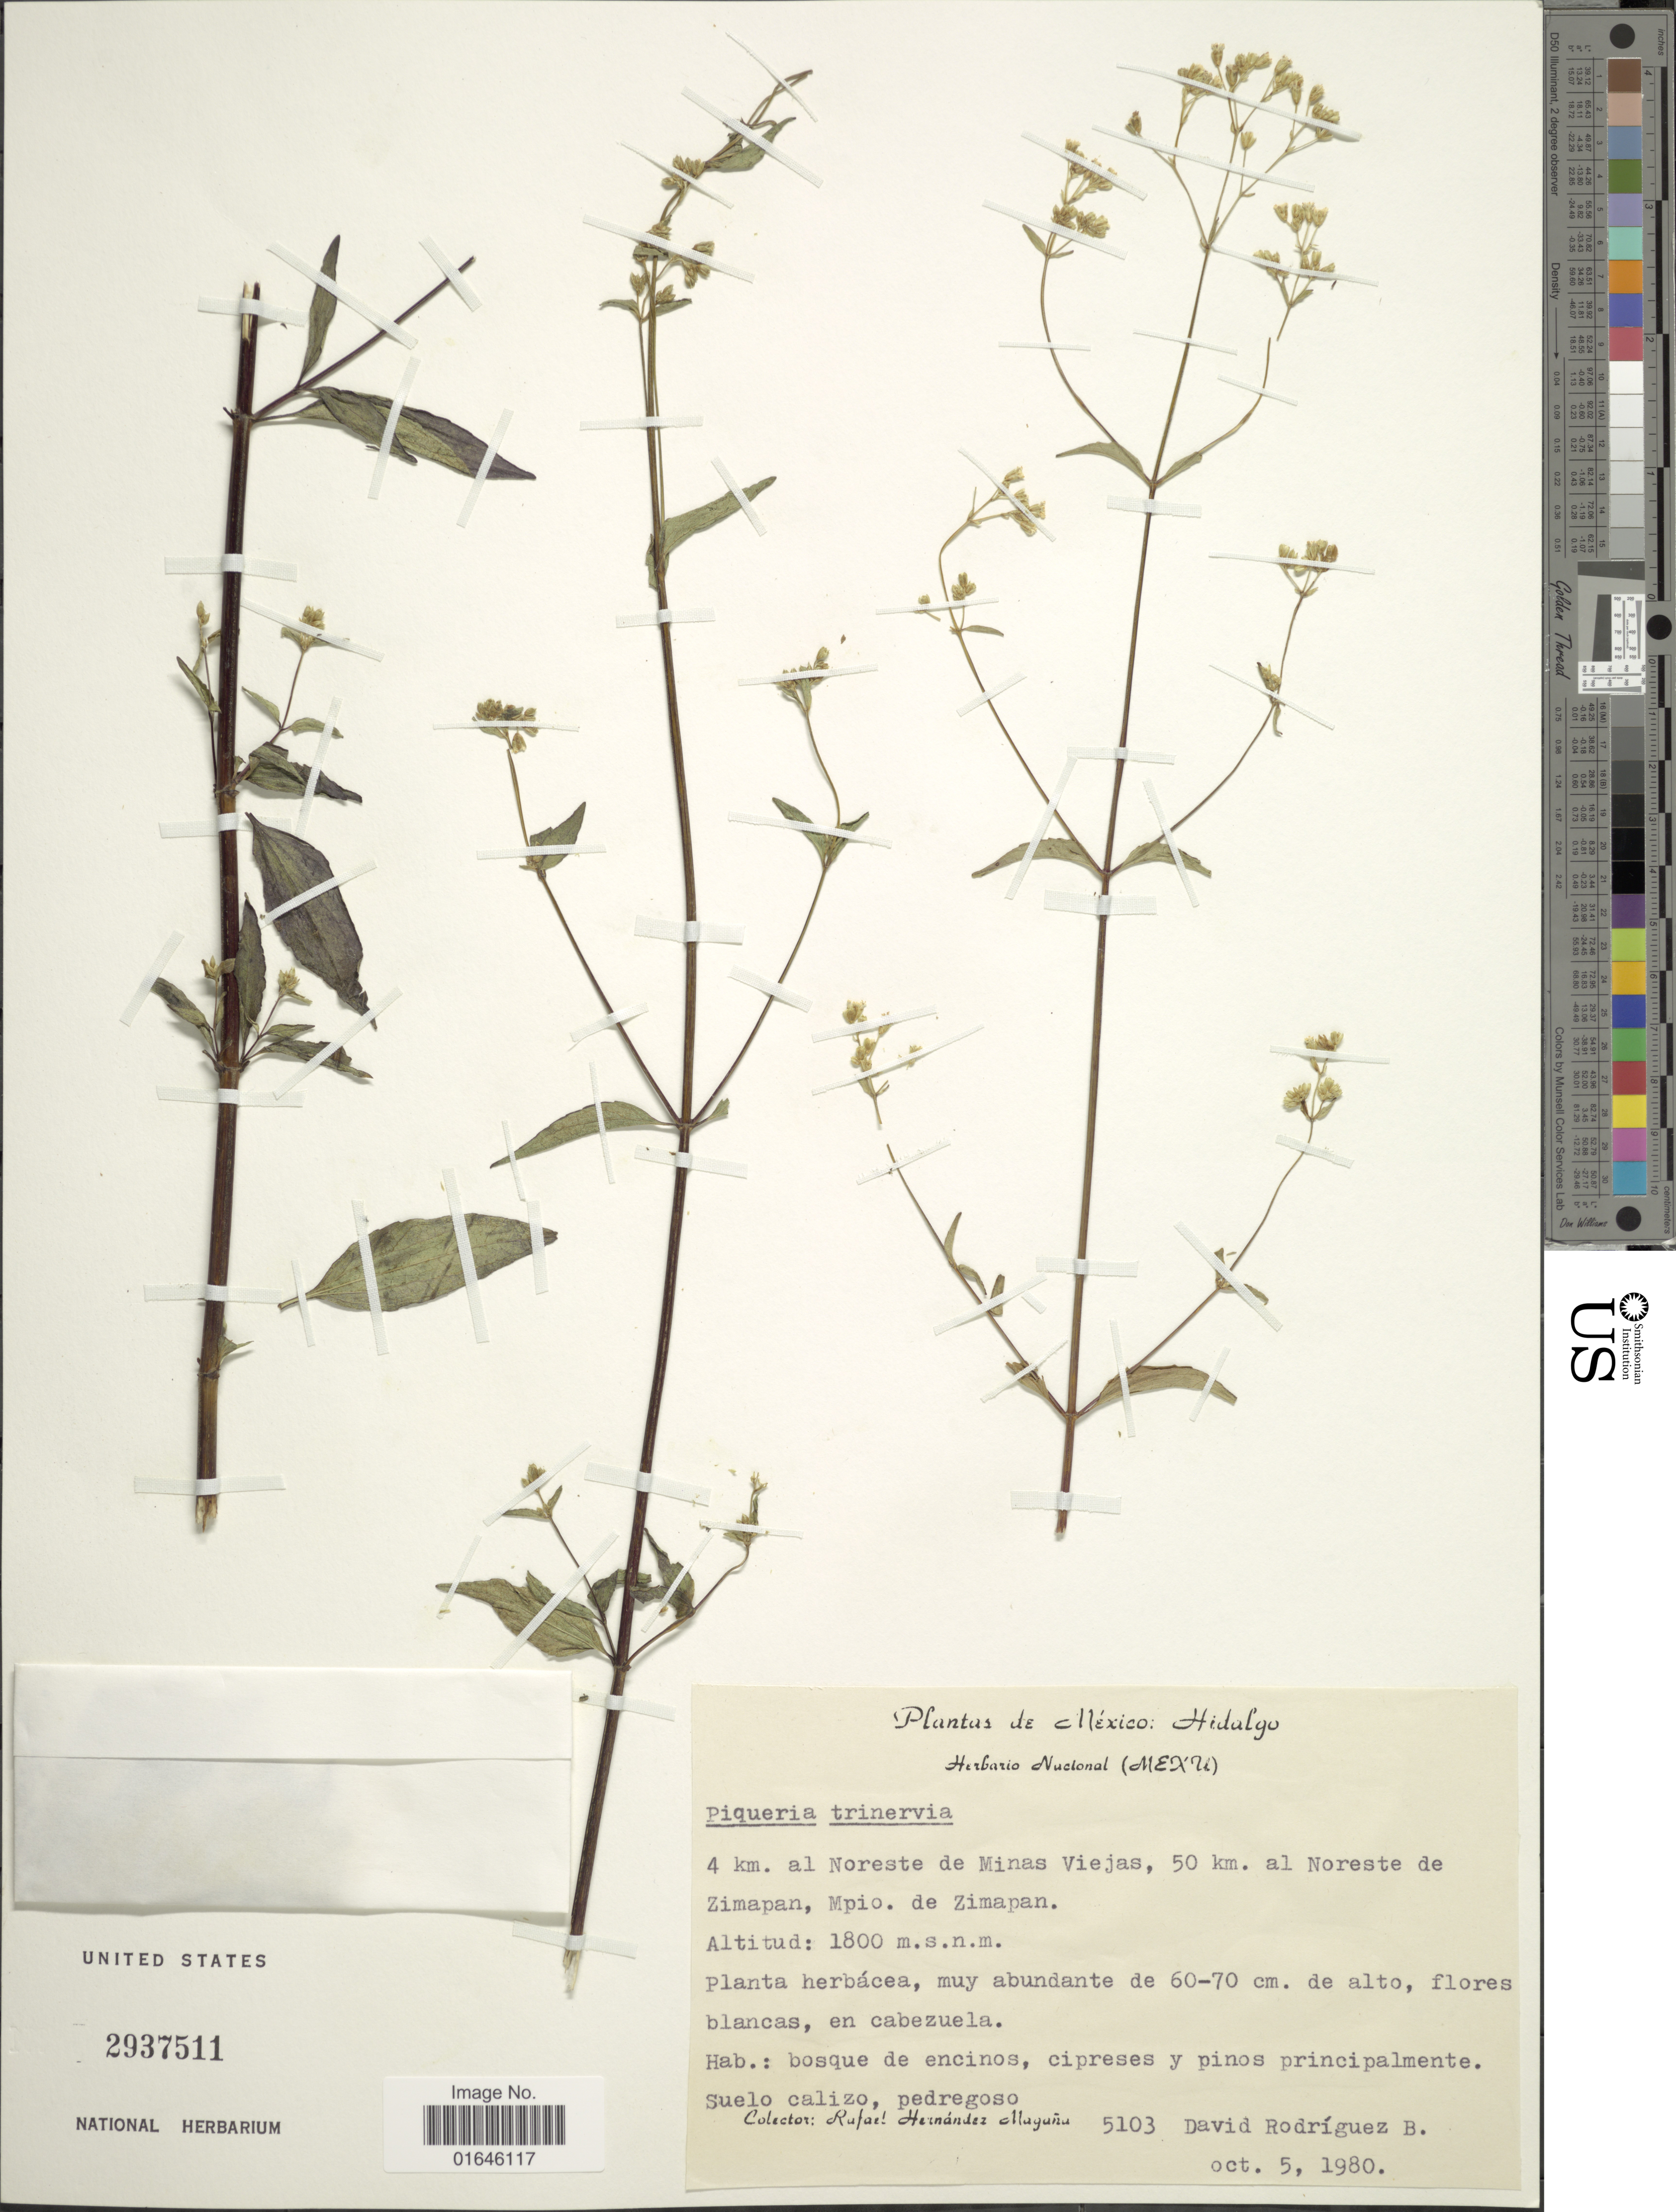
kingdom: Plantae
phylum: Tracheophyta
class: Magnoliopsida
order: Asterales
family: Asteraceae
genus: Piqueria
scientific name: Piqueria trinervia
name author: Cav.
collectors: R. Hernández-M. & D. Rodríguez B.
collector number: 5103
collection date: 1980-10-05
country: Mexico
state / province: Hidalgo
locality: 4 km. al Noreste de Minas Viejas, 50 km. al Noreste de Zimapan, Mpio. de Zimapan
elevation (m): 1800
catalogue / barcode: US 2937511